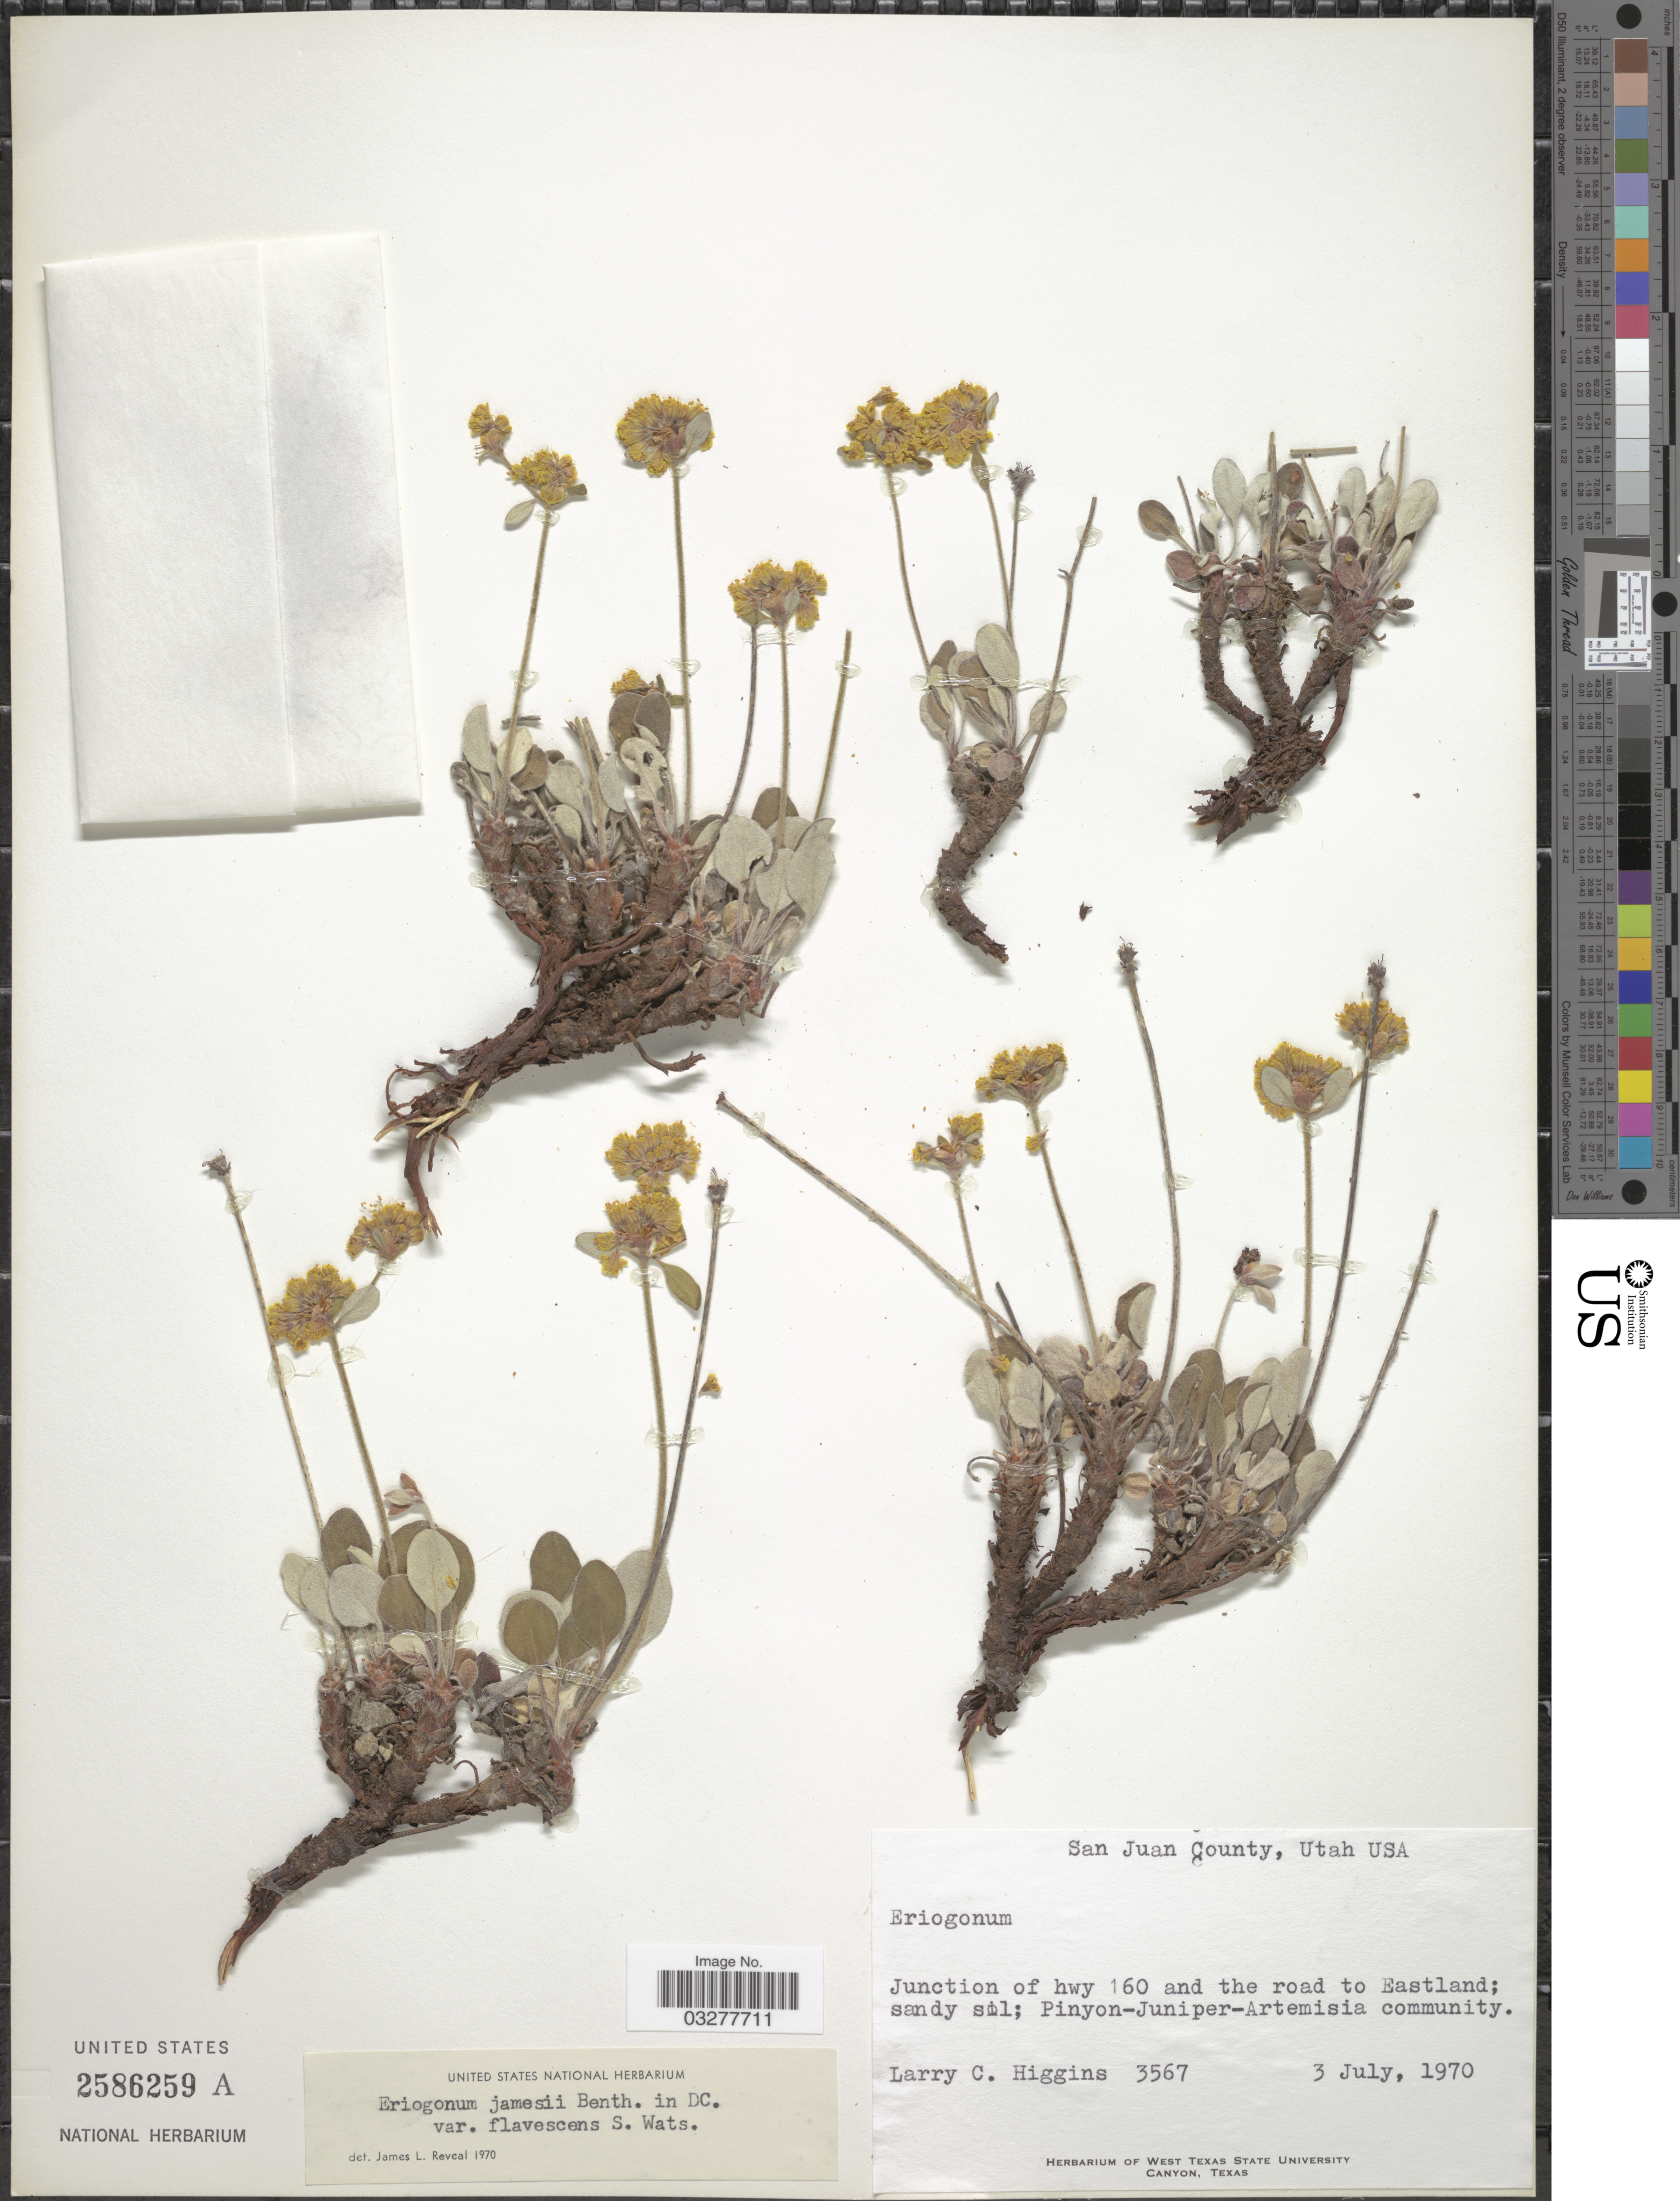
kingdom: Plantae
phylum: Tracheophyta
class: Magnoliopsida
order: Caryophyllales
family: Polygonaceae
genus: Eriogonum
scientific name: Eriogonum jonesii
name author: S. Watson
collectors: L. Higgins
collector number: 3567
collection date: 1970-07-03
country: United States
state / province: Utah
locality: San Juan County, USA. Junction of hwy 160 and the road to Eastland.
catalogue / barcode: US 2586259A